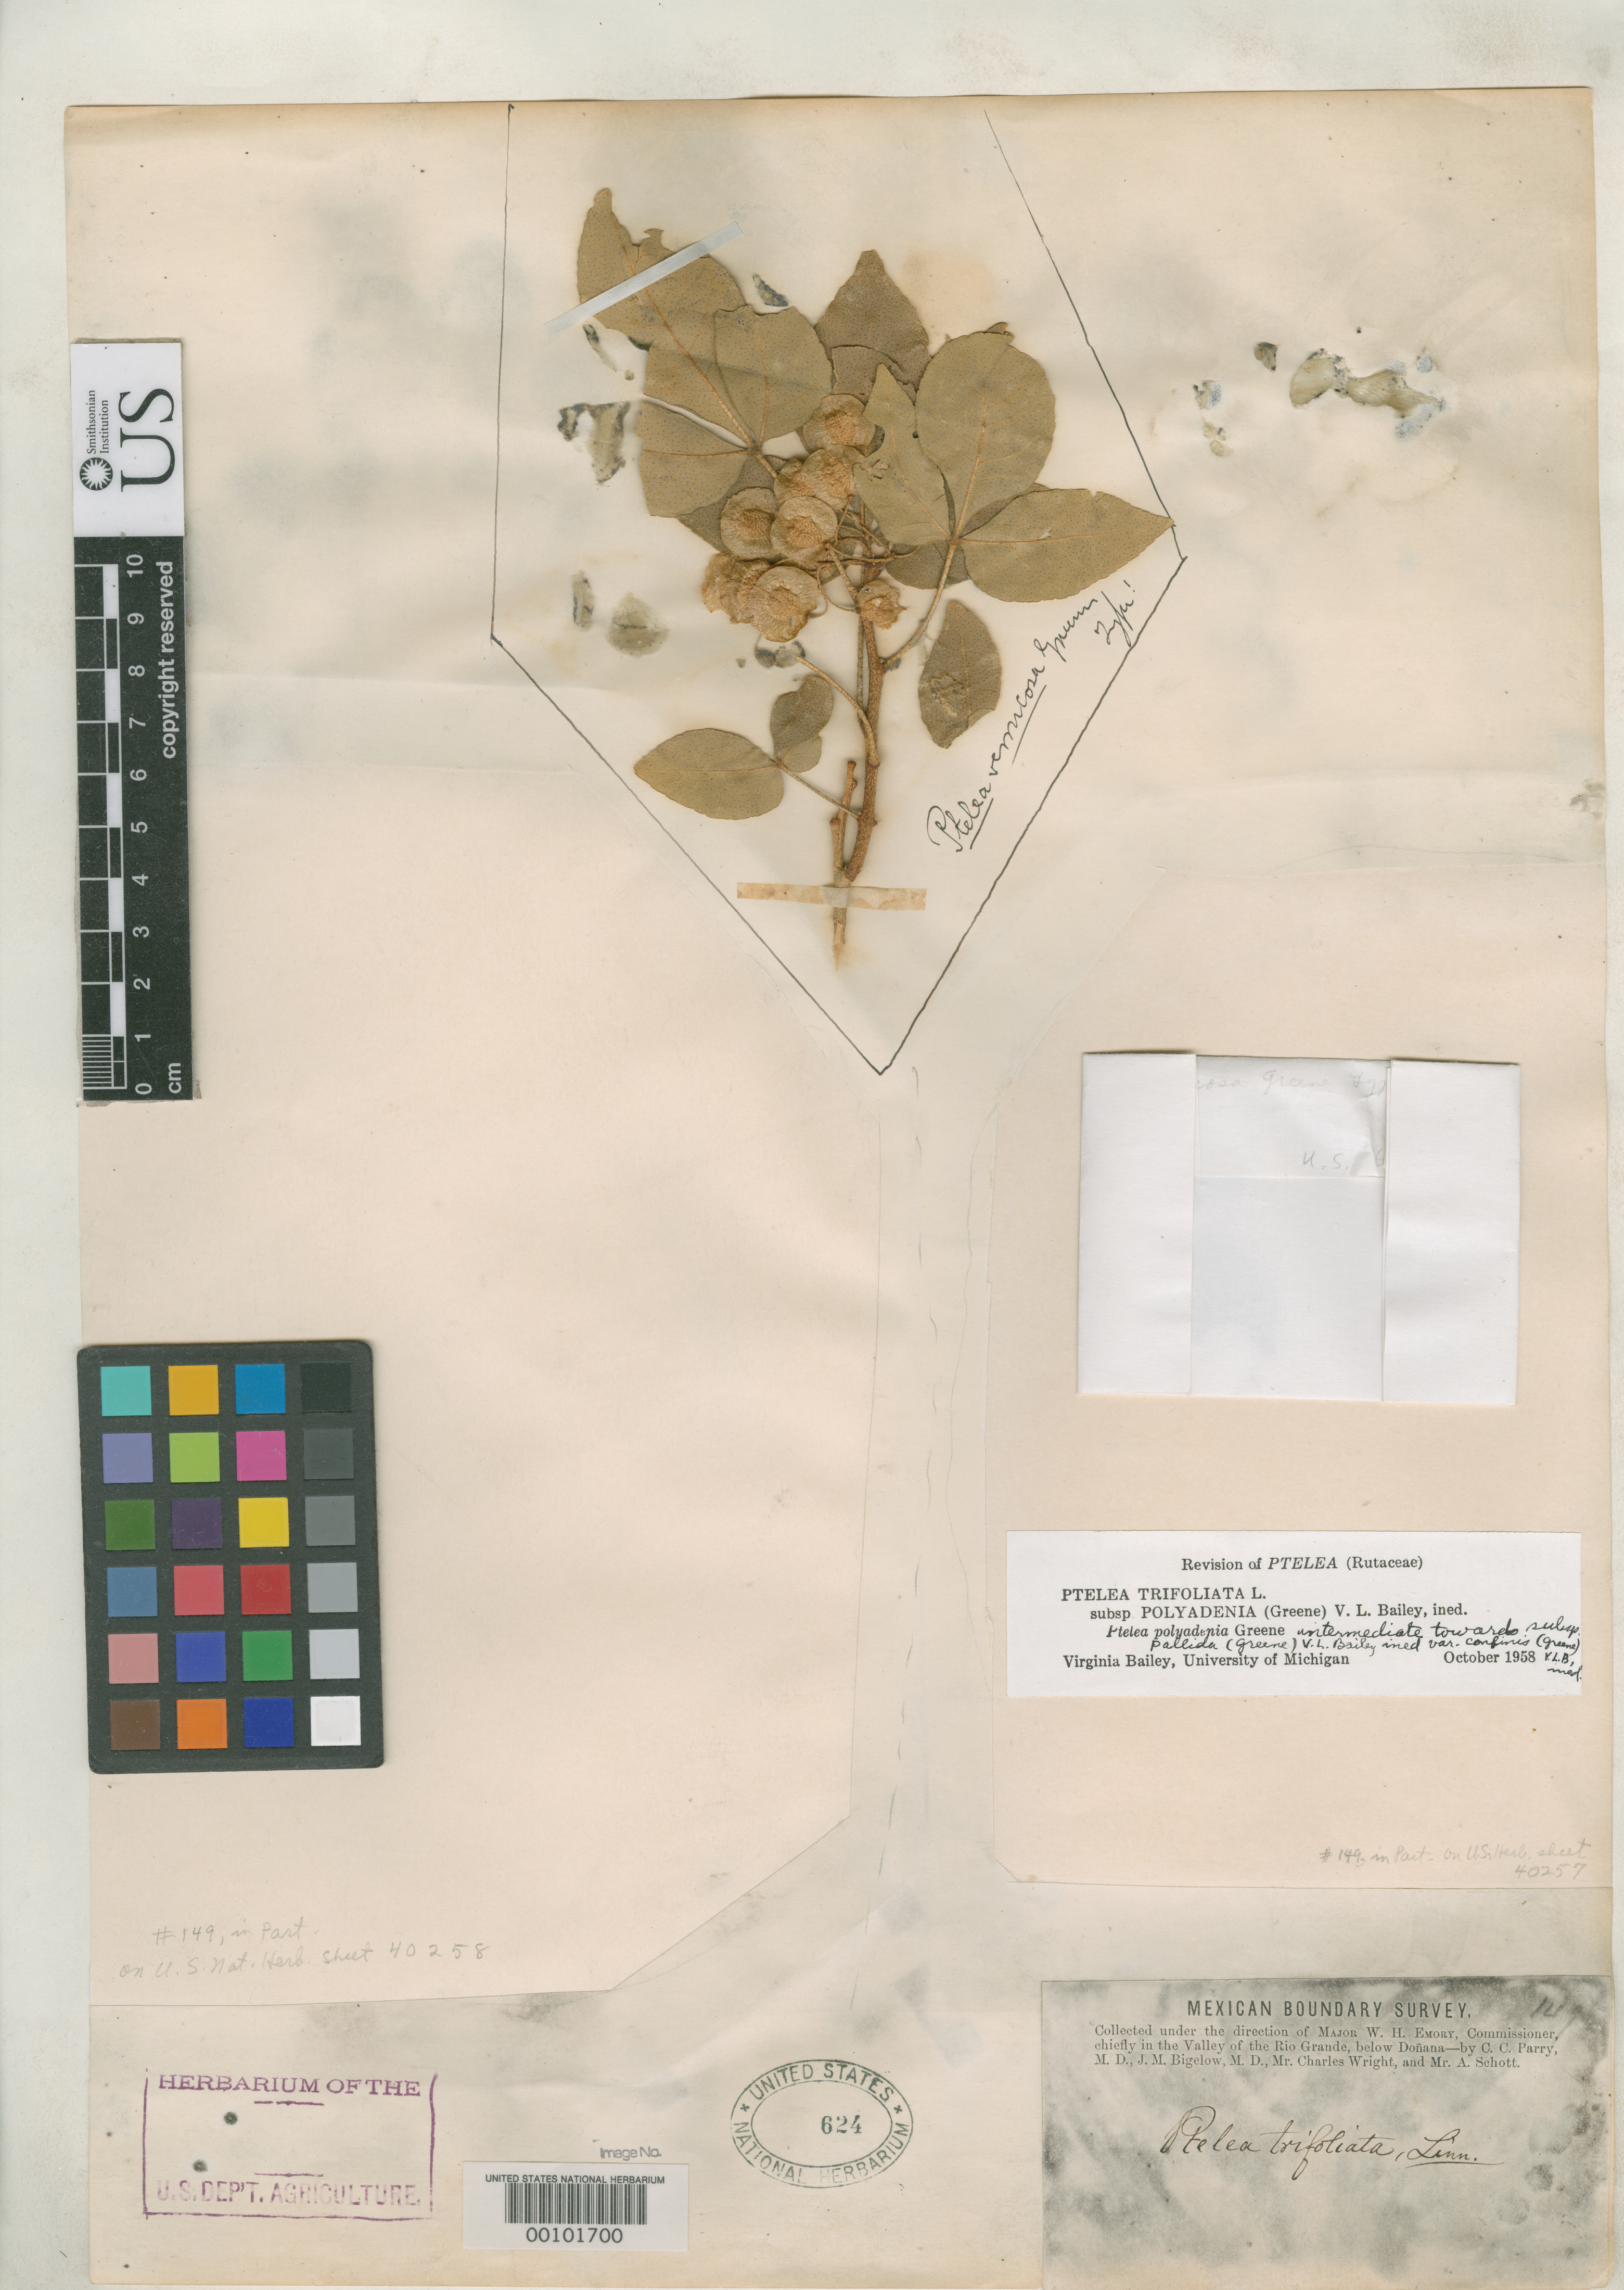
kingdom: Plantae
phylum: Tracheophyta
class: Magnoliopsida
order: Sapindales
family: Rutaceae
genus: Ptelea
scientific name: Ptelea verrucosa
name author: Greene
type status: Holotype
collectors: Mexican Boundary Survey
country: Mexico / United States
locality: Chiefly in valley of Rio Grande, below Donana.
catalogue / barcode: US 624